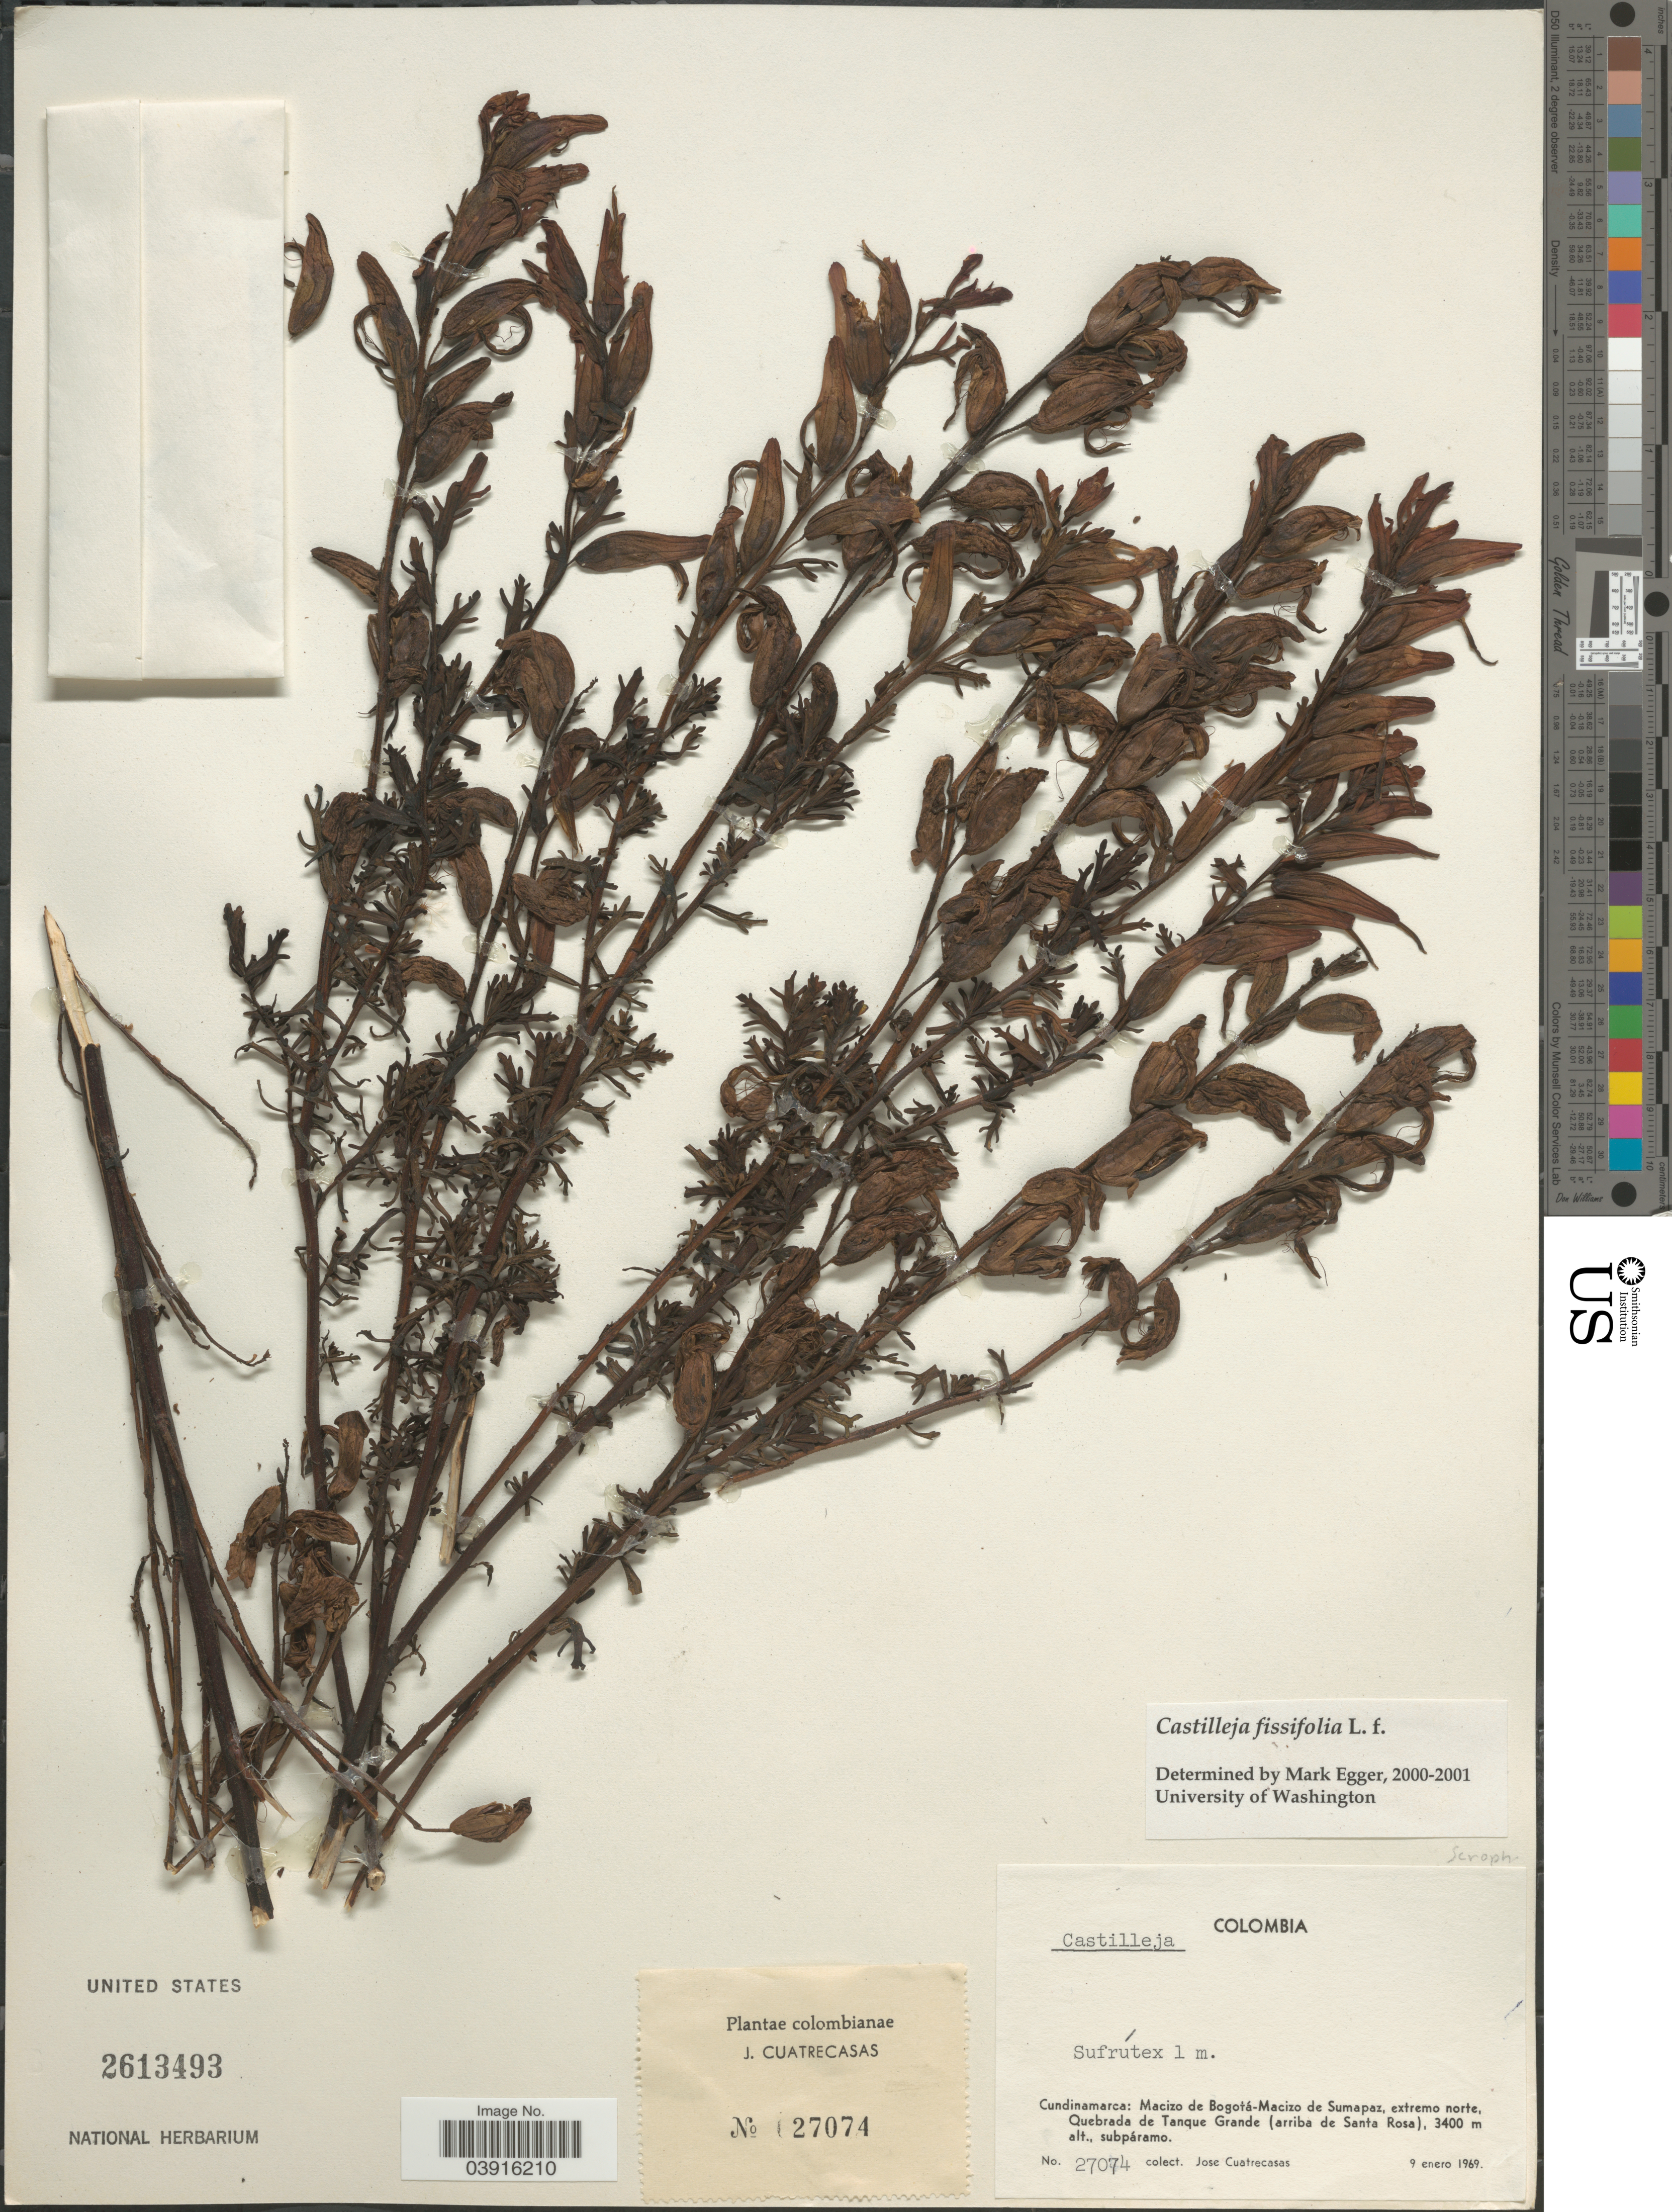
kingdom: Plantae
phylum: Tracheophyta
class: Magnoliopsida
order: Lamiales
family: Orobanchaceae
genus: Castilleja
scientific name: Castilleja fissifolia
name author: L. f.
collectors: J. Cuatrecasas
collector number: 27074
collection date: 1969-01-09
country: Colombia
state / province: Cundinamarca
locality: Macizo de Bogotá-Macizo de Sumapaz, extremo norte, Quebrada de Tanque Grande (arriba de Santa Rosa), subpáramo.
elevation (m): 3400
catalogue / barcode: US 2613493